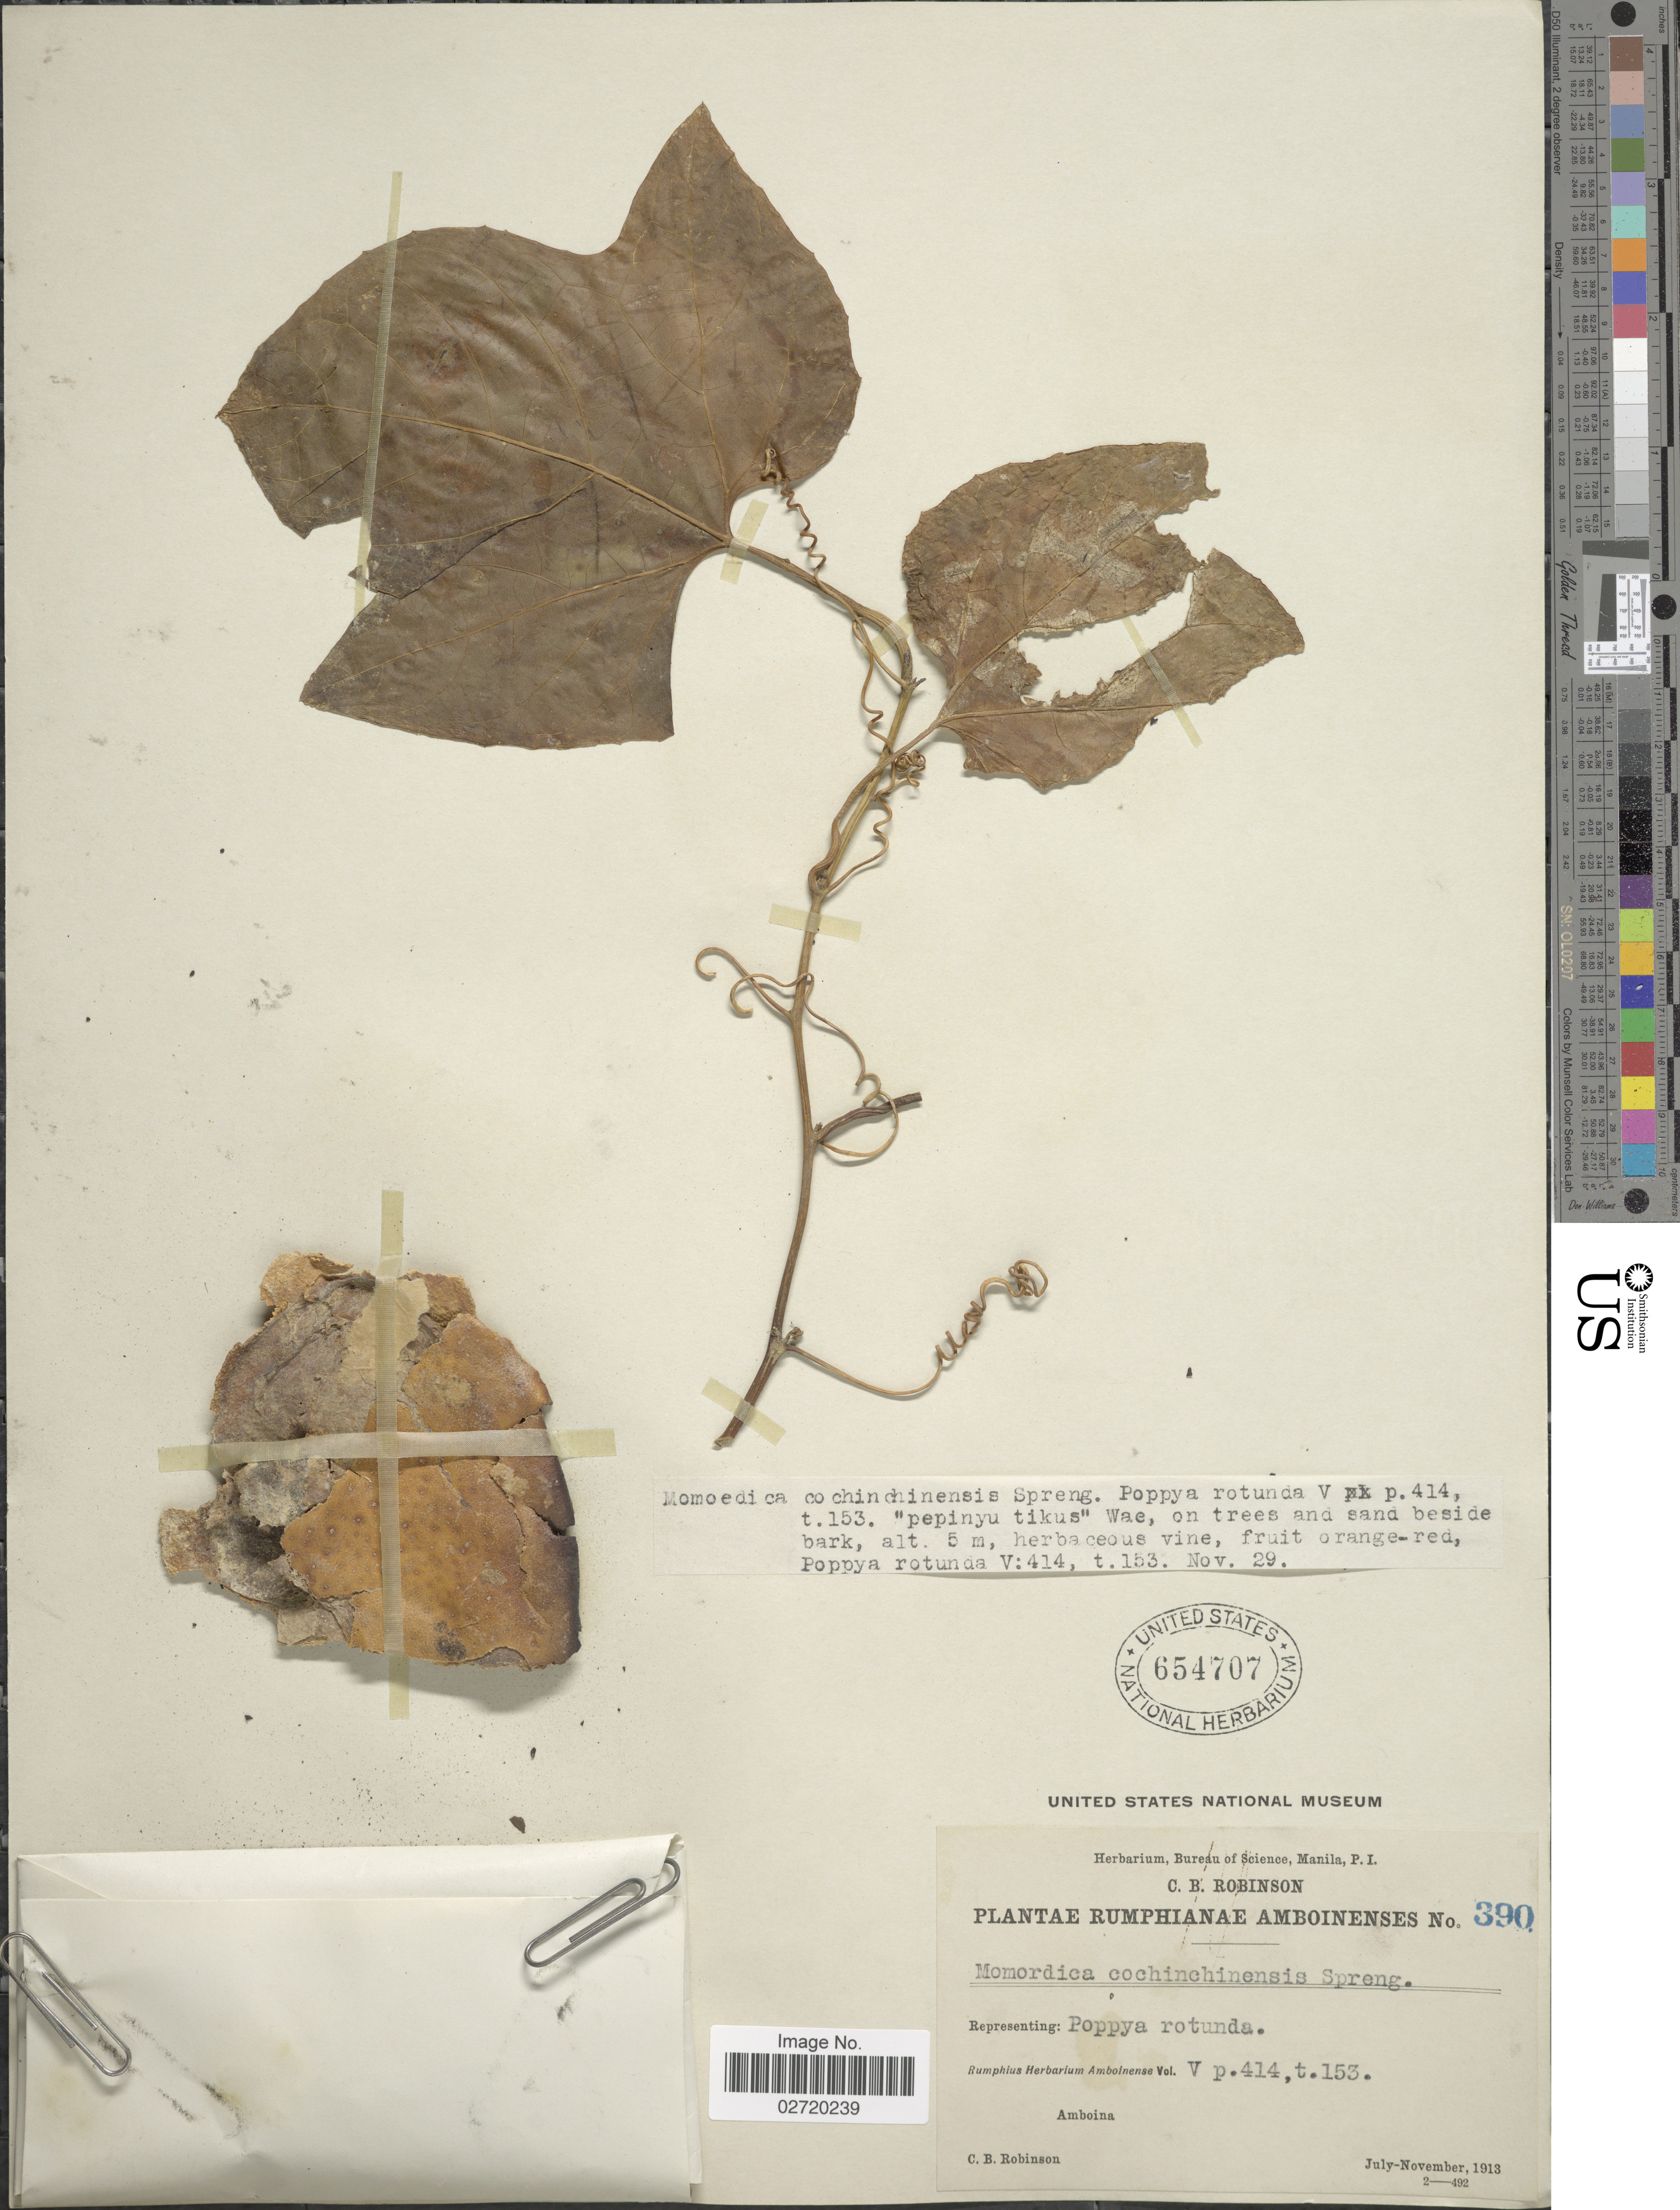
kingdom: Plantae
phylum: Tracheophyta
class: Magnoliopsida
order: Cucurbitales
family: Cucurbitaceae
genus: Momordica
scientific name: Momordica cochinchinensis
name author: (Lour.) Spreng.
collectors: C. Robinson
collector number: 390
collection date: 1913-07/1913-11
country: Indonesia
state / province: Maluku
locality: Amboina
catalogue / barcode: US 654707